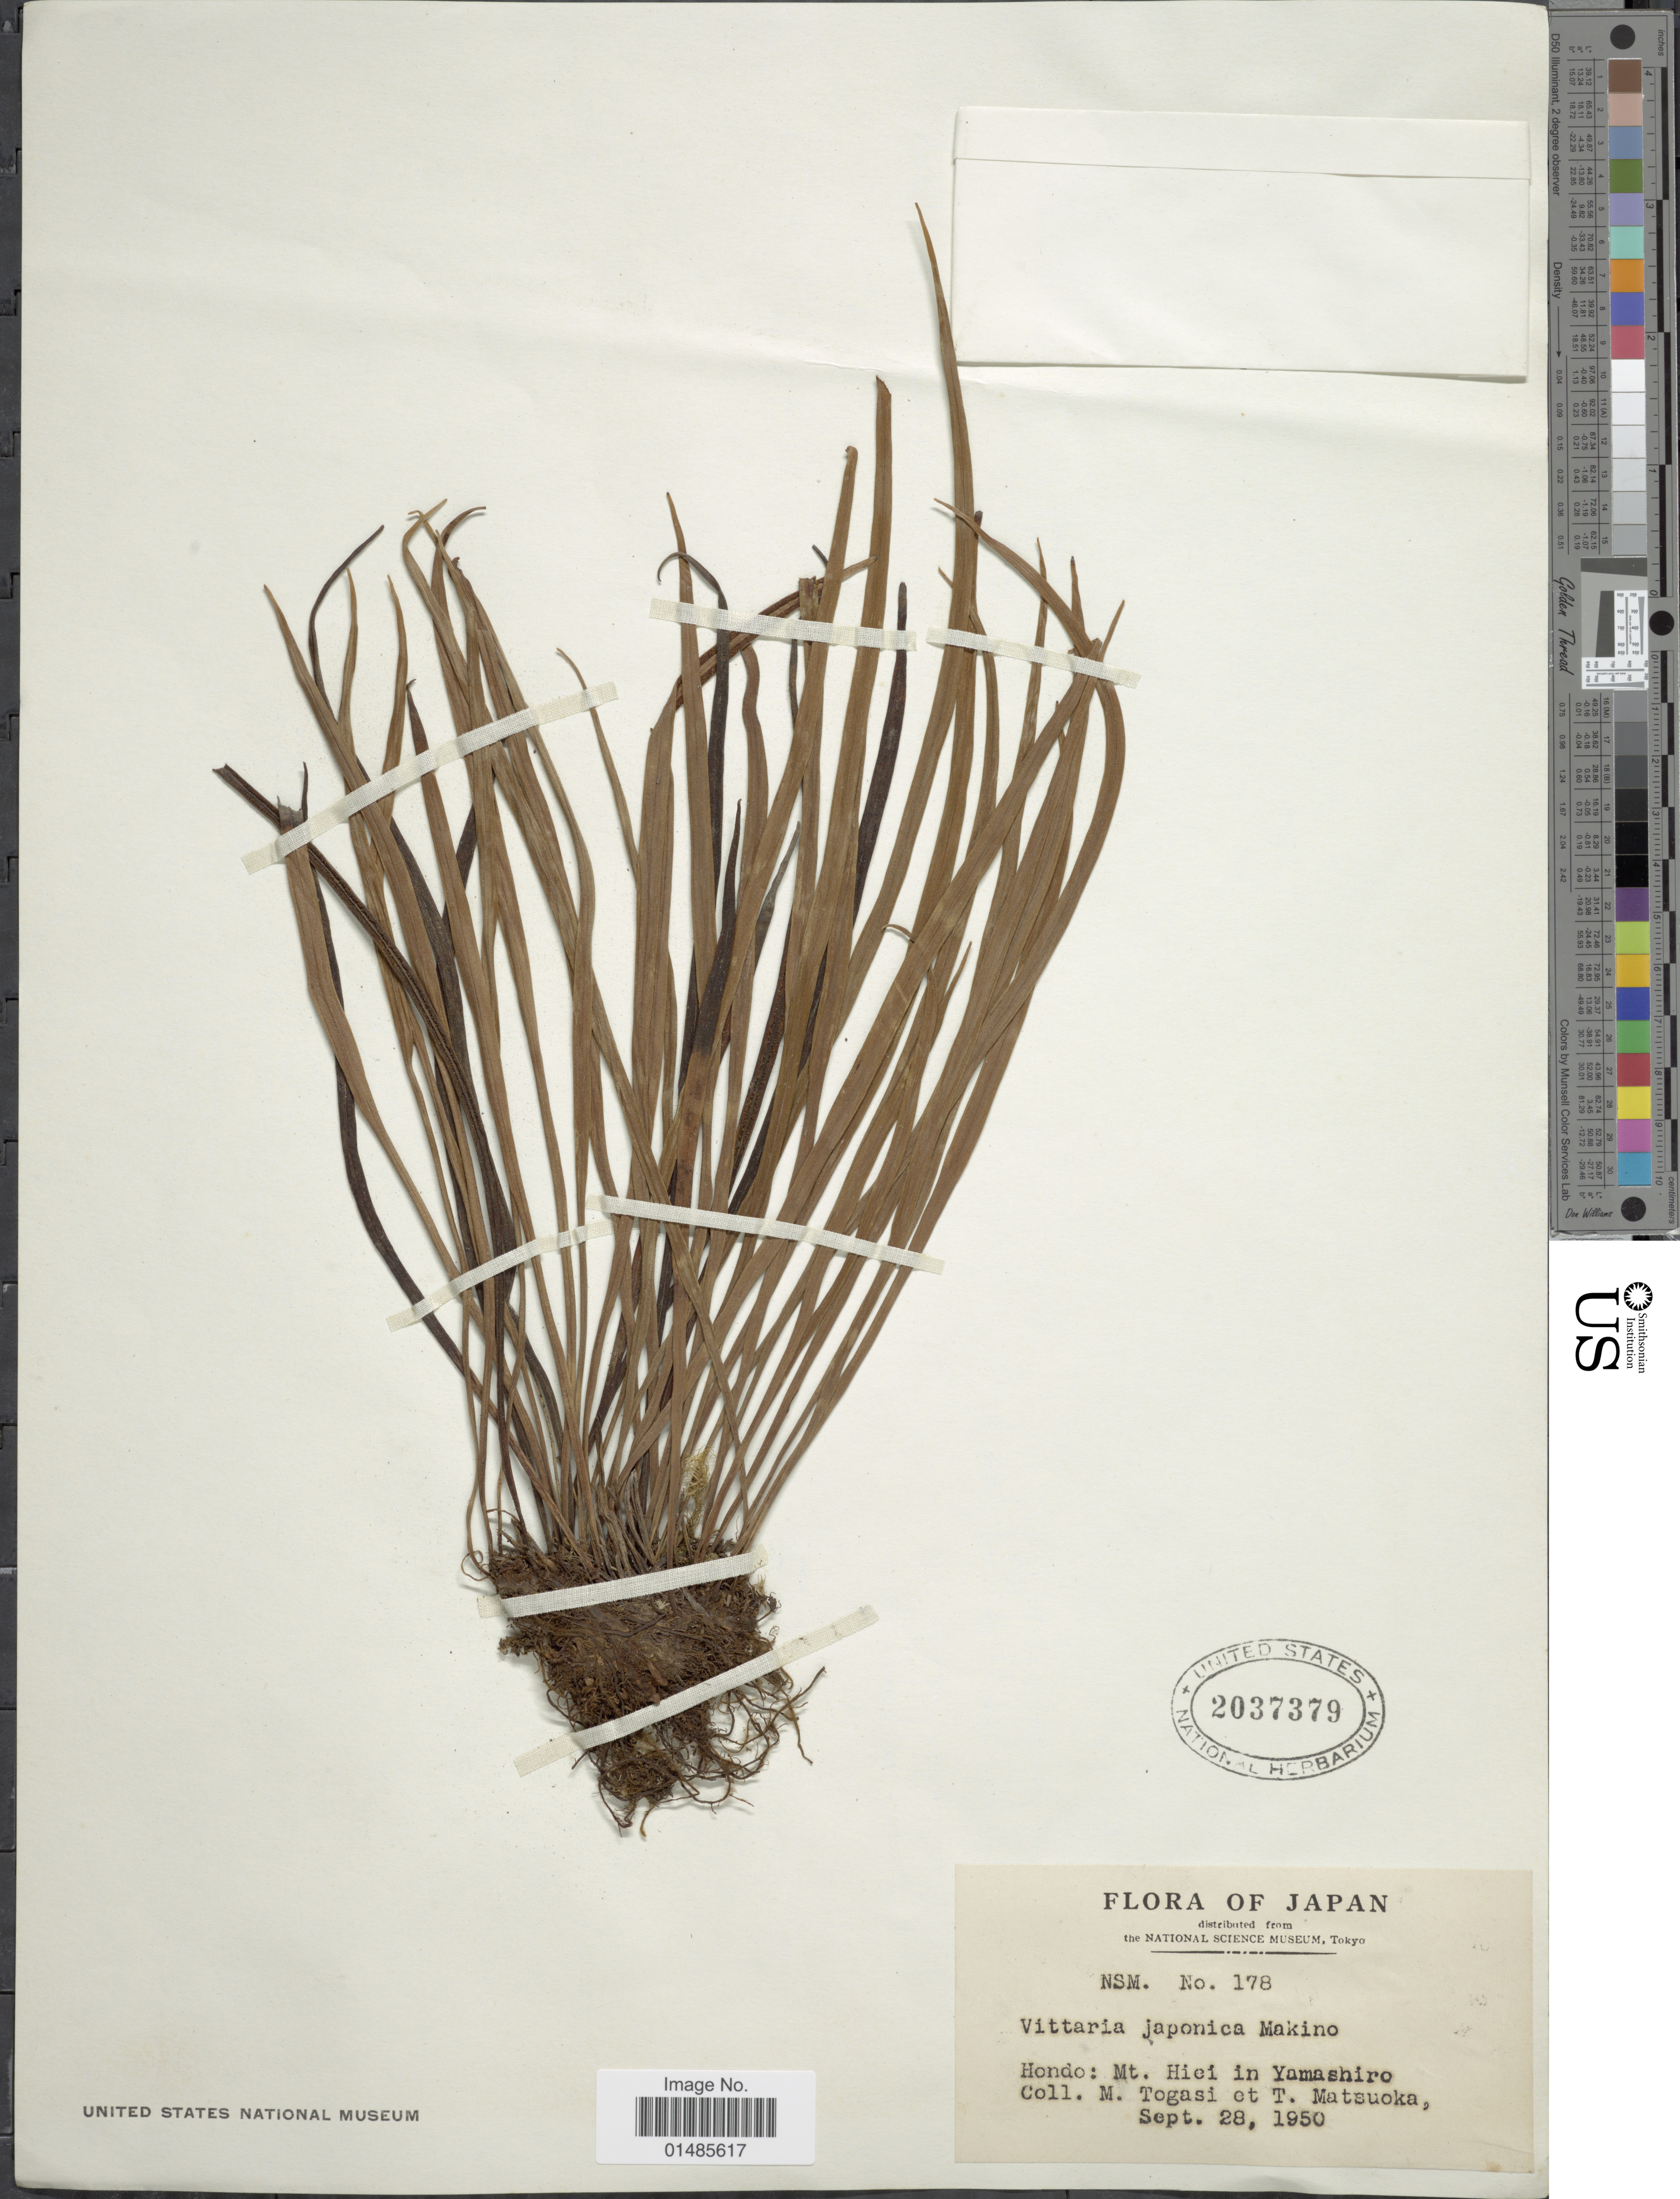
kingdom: Plantae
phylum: Tracheophyta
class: Polypodiopsida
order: Polypodiales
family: Pteridaceae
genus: Haplopteris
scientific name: Haplopteris flexuosa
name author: (Fée) E.H. Crane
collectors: M. Togasi & T. Matsuoka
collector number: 178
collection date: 1950-09-28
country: Japan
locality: Hondo: Mt. Hiei in Yamashiro.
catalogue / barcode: US 2037379